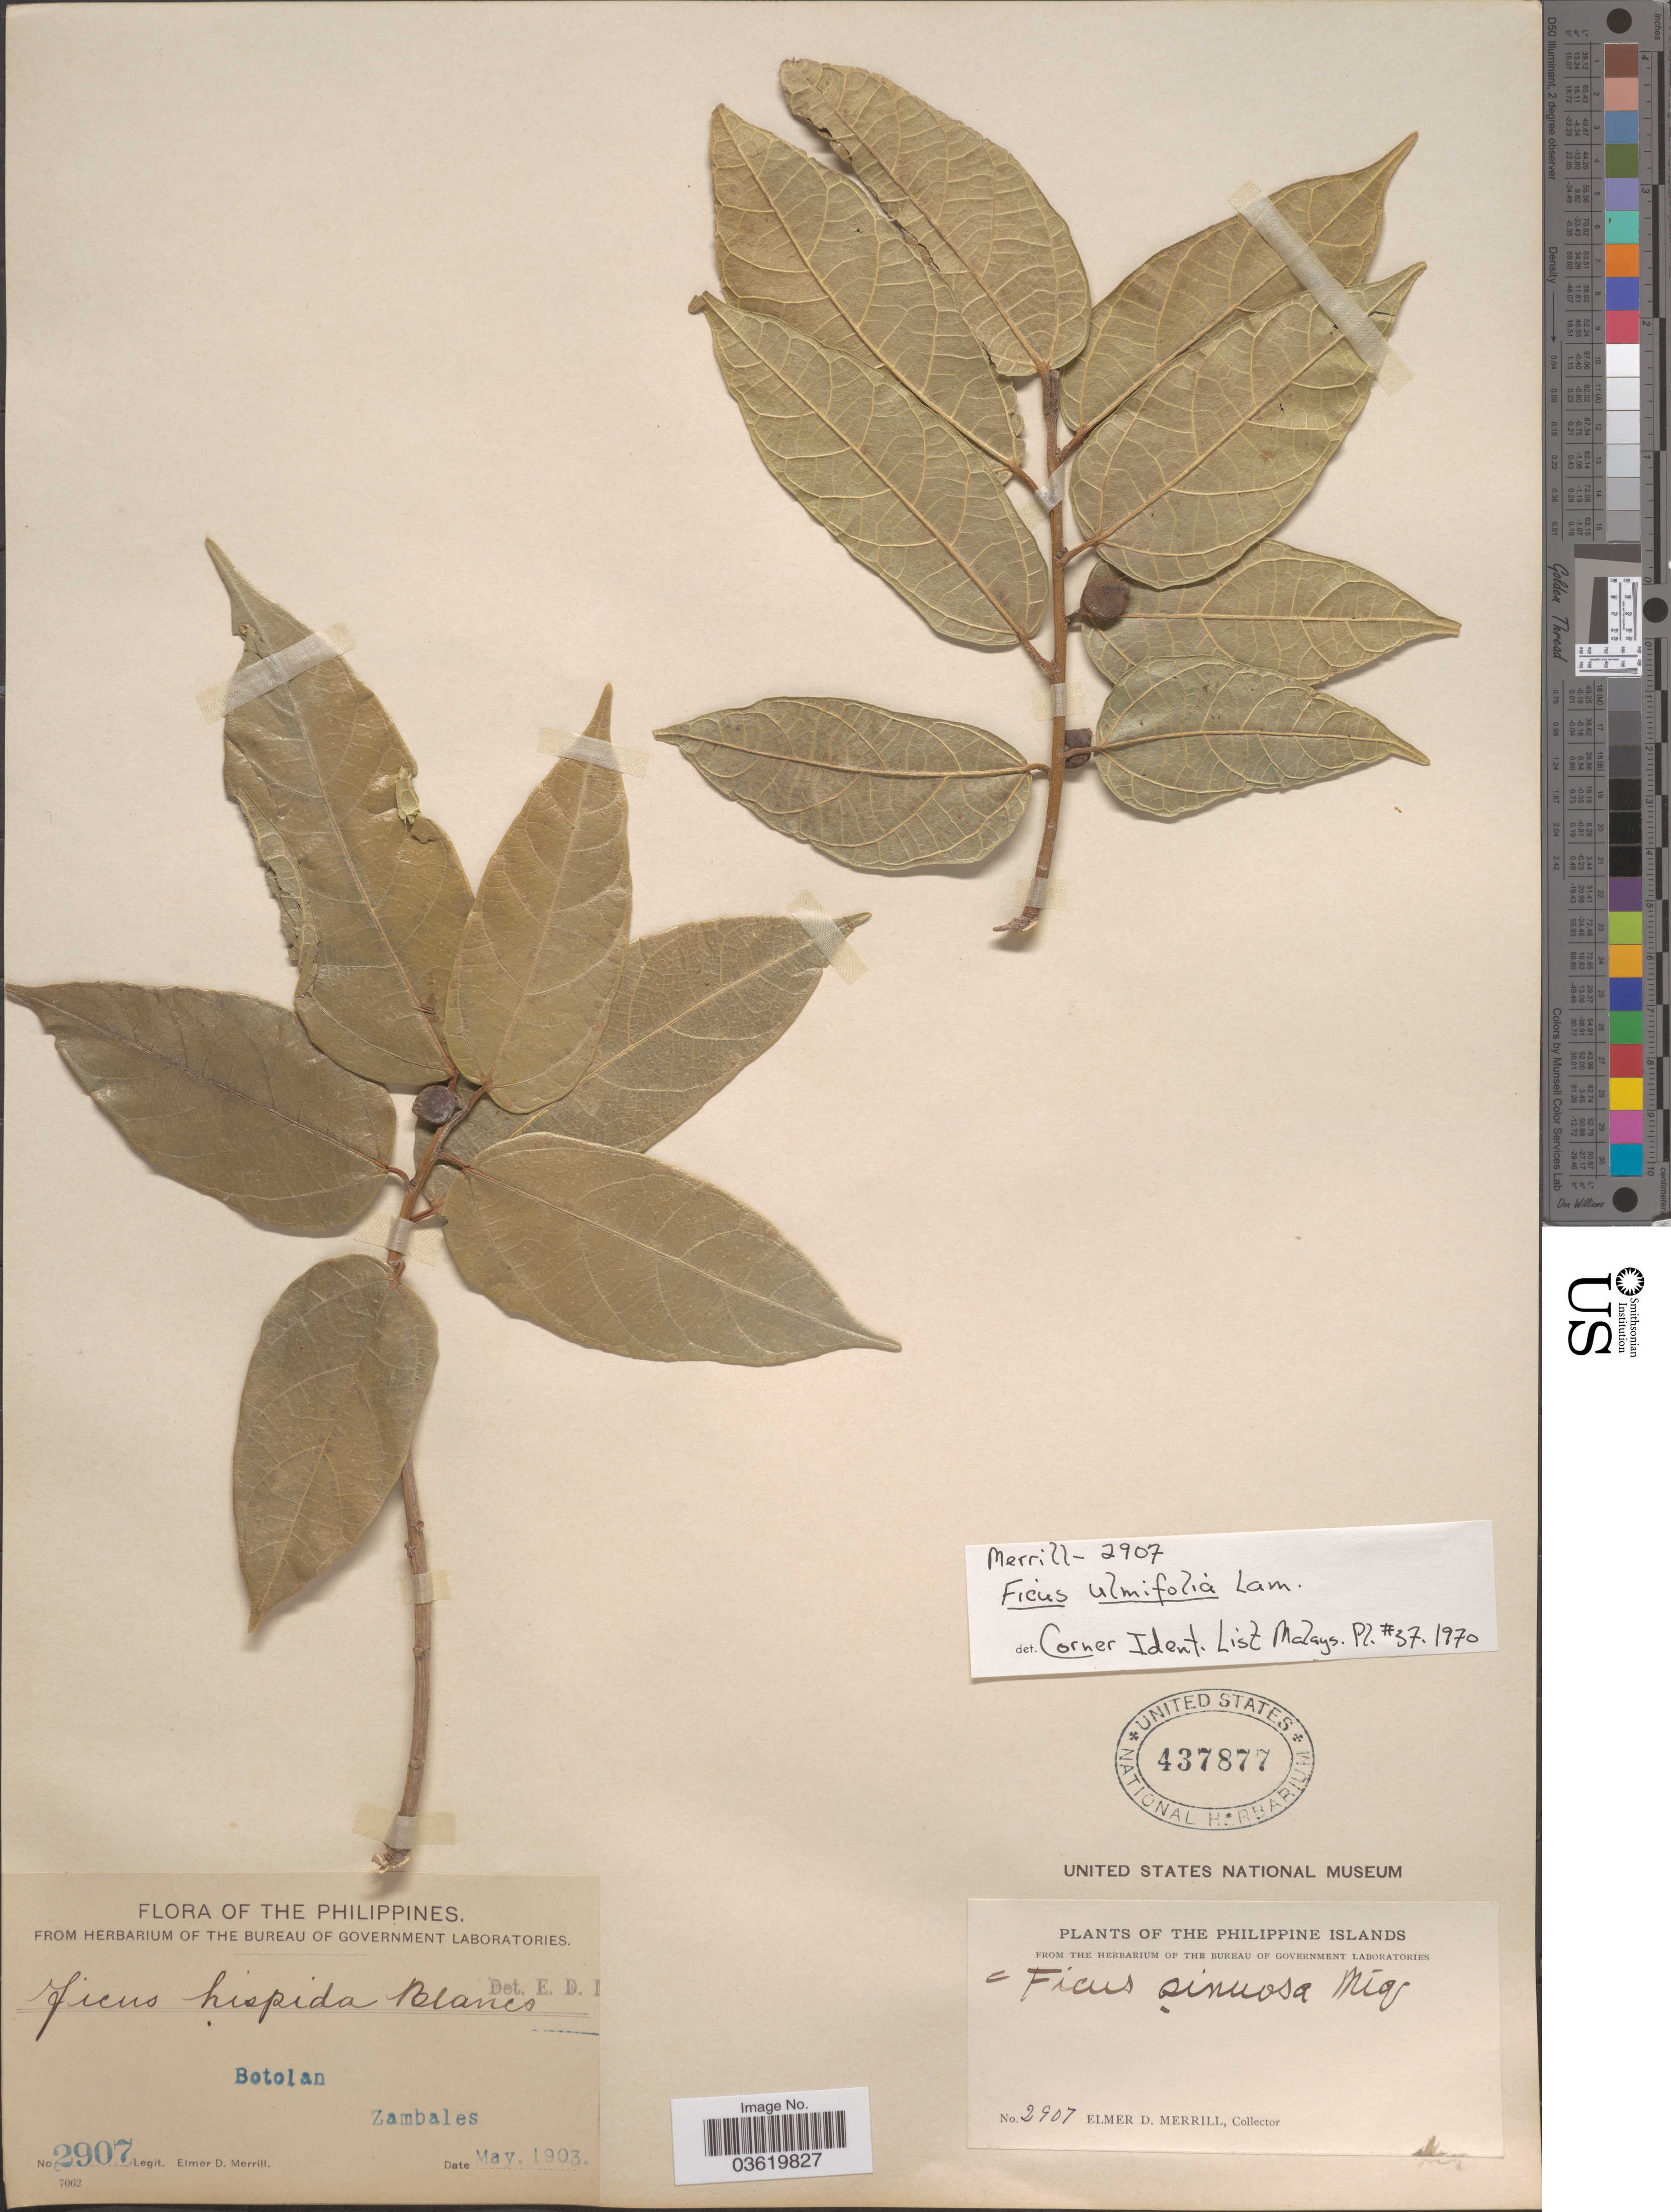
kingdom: Plantae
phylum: Tracheophyta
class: Magnoliopsida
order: Rosales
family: Moraceae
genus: Ficus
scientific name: Ficus ulmifolia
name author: Lam.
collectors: E. D. Merrill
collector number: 2907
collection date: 1903-05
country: Philippines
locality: Philippine Islands. Botolan. Zambales.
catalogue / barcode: US 437877